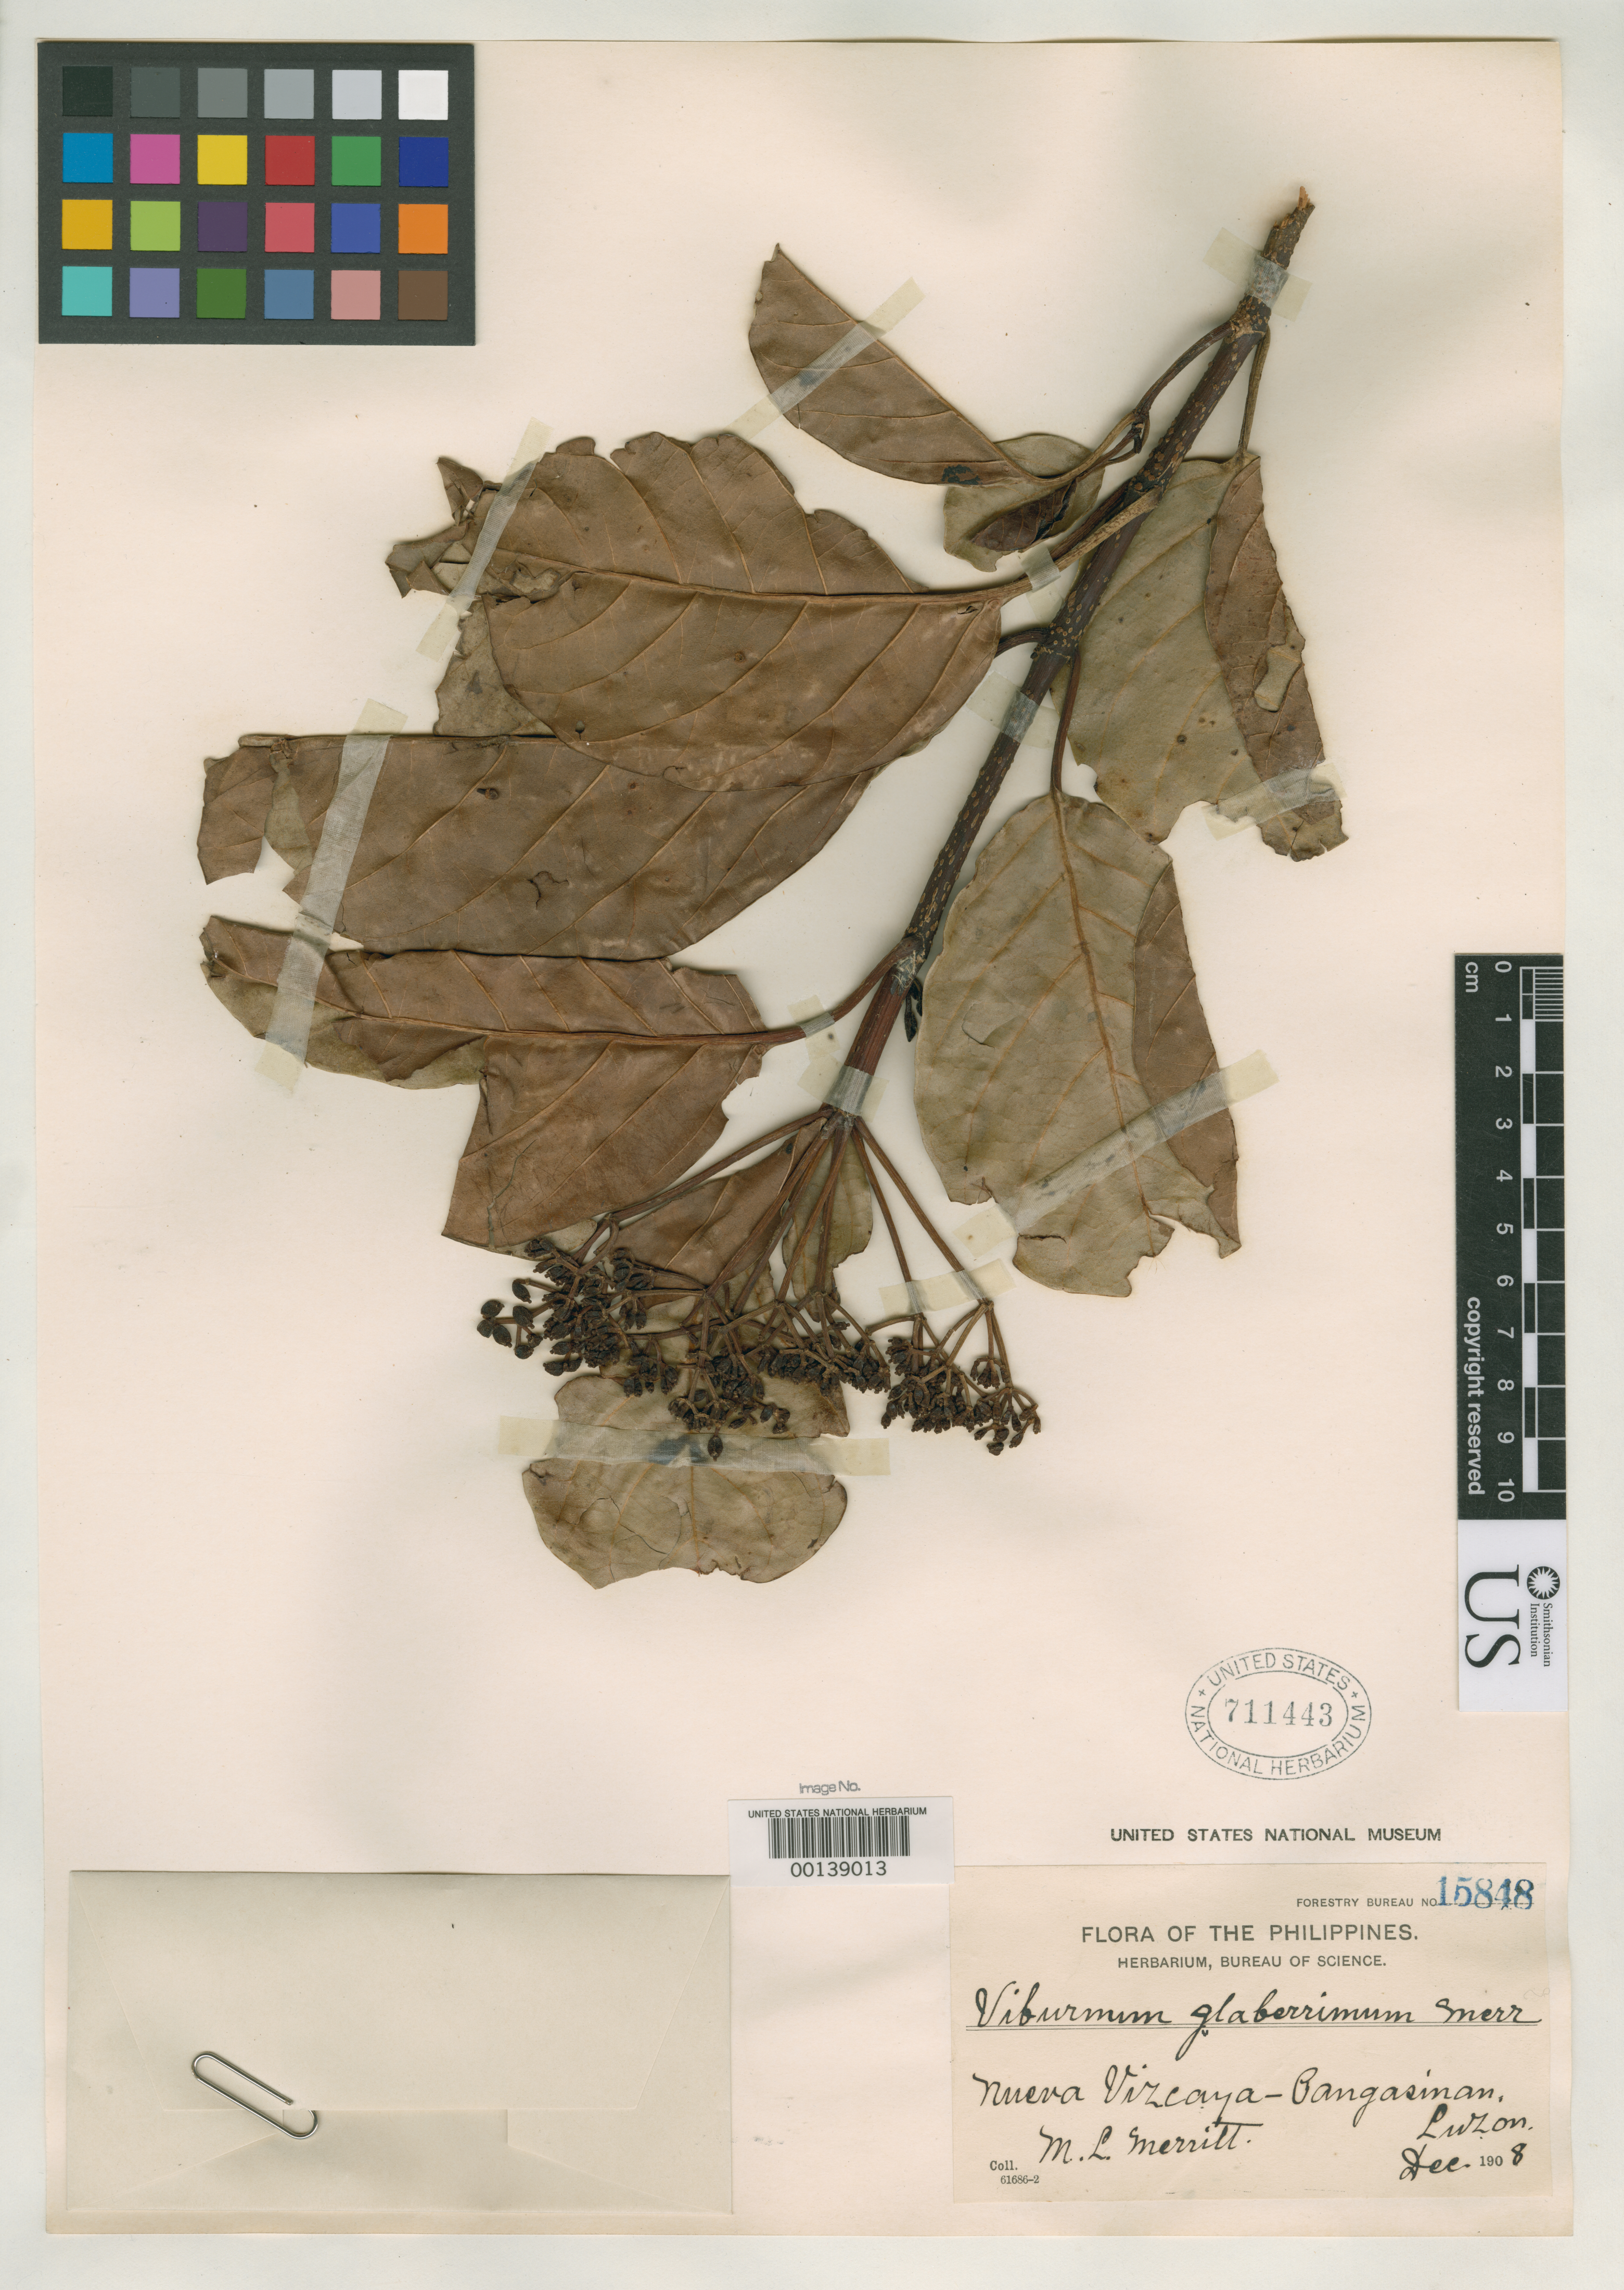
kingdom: Plantae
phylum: Tracheophyta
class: Magnoliopsida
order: Dipsacales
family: Viburnaceae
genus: Viburnum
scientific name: Viburnum glaberrimum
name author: Merr.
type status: Type Collection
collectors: M. L. Merritt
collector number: Bur. Sci. 15848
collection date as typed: Dec 1908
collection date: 1908-12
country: Philippines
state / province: Ilocos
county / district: Pangasinan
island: Luzon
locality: Near Imogen.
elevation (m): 300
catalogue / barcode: US 711443